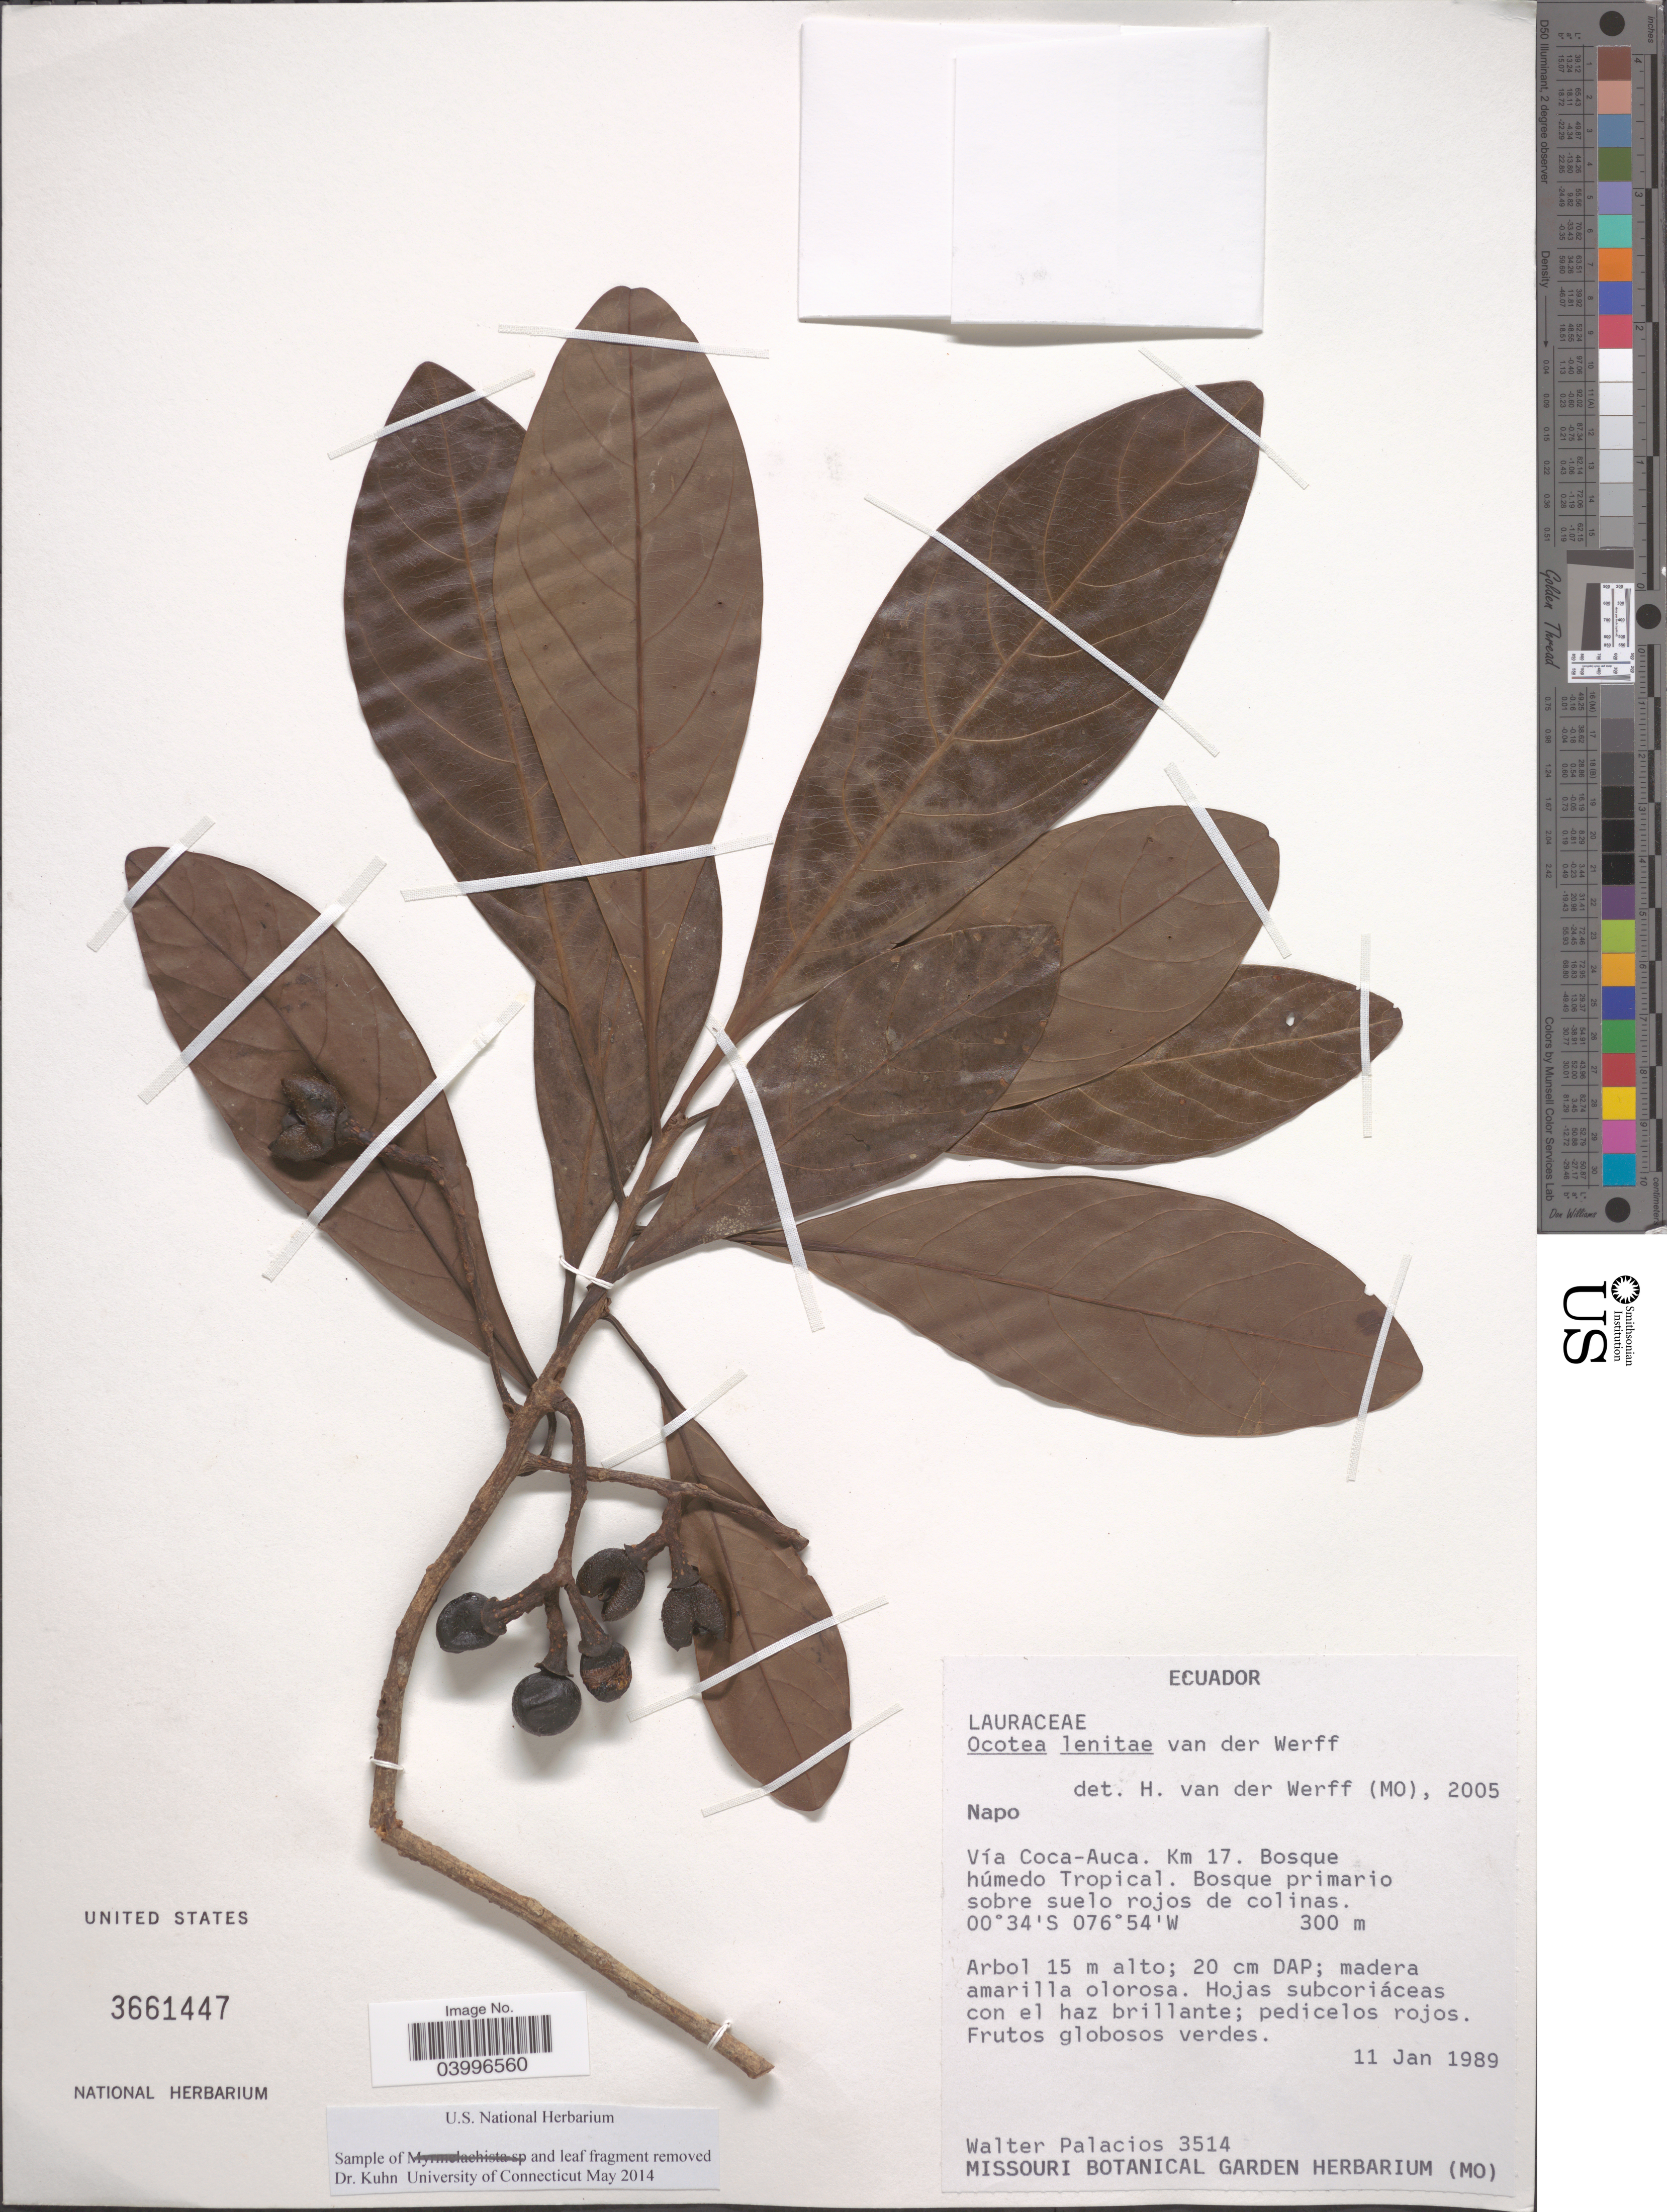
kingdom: Plantae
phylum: Tracheophyta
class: Magnoliopsida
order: Laurales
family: Lauraceae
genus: Ocotea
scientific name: Ocotea lenitae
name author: van der Werff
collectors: W. Palacios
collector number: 3514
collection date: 1989-01-11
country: Ecuador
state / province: Napo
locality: Vía Coca-Auca. Km 17. Bosque húmedo Tropical.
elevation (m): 300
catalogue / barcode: US 3661447